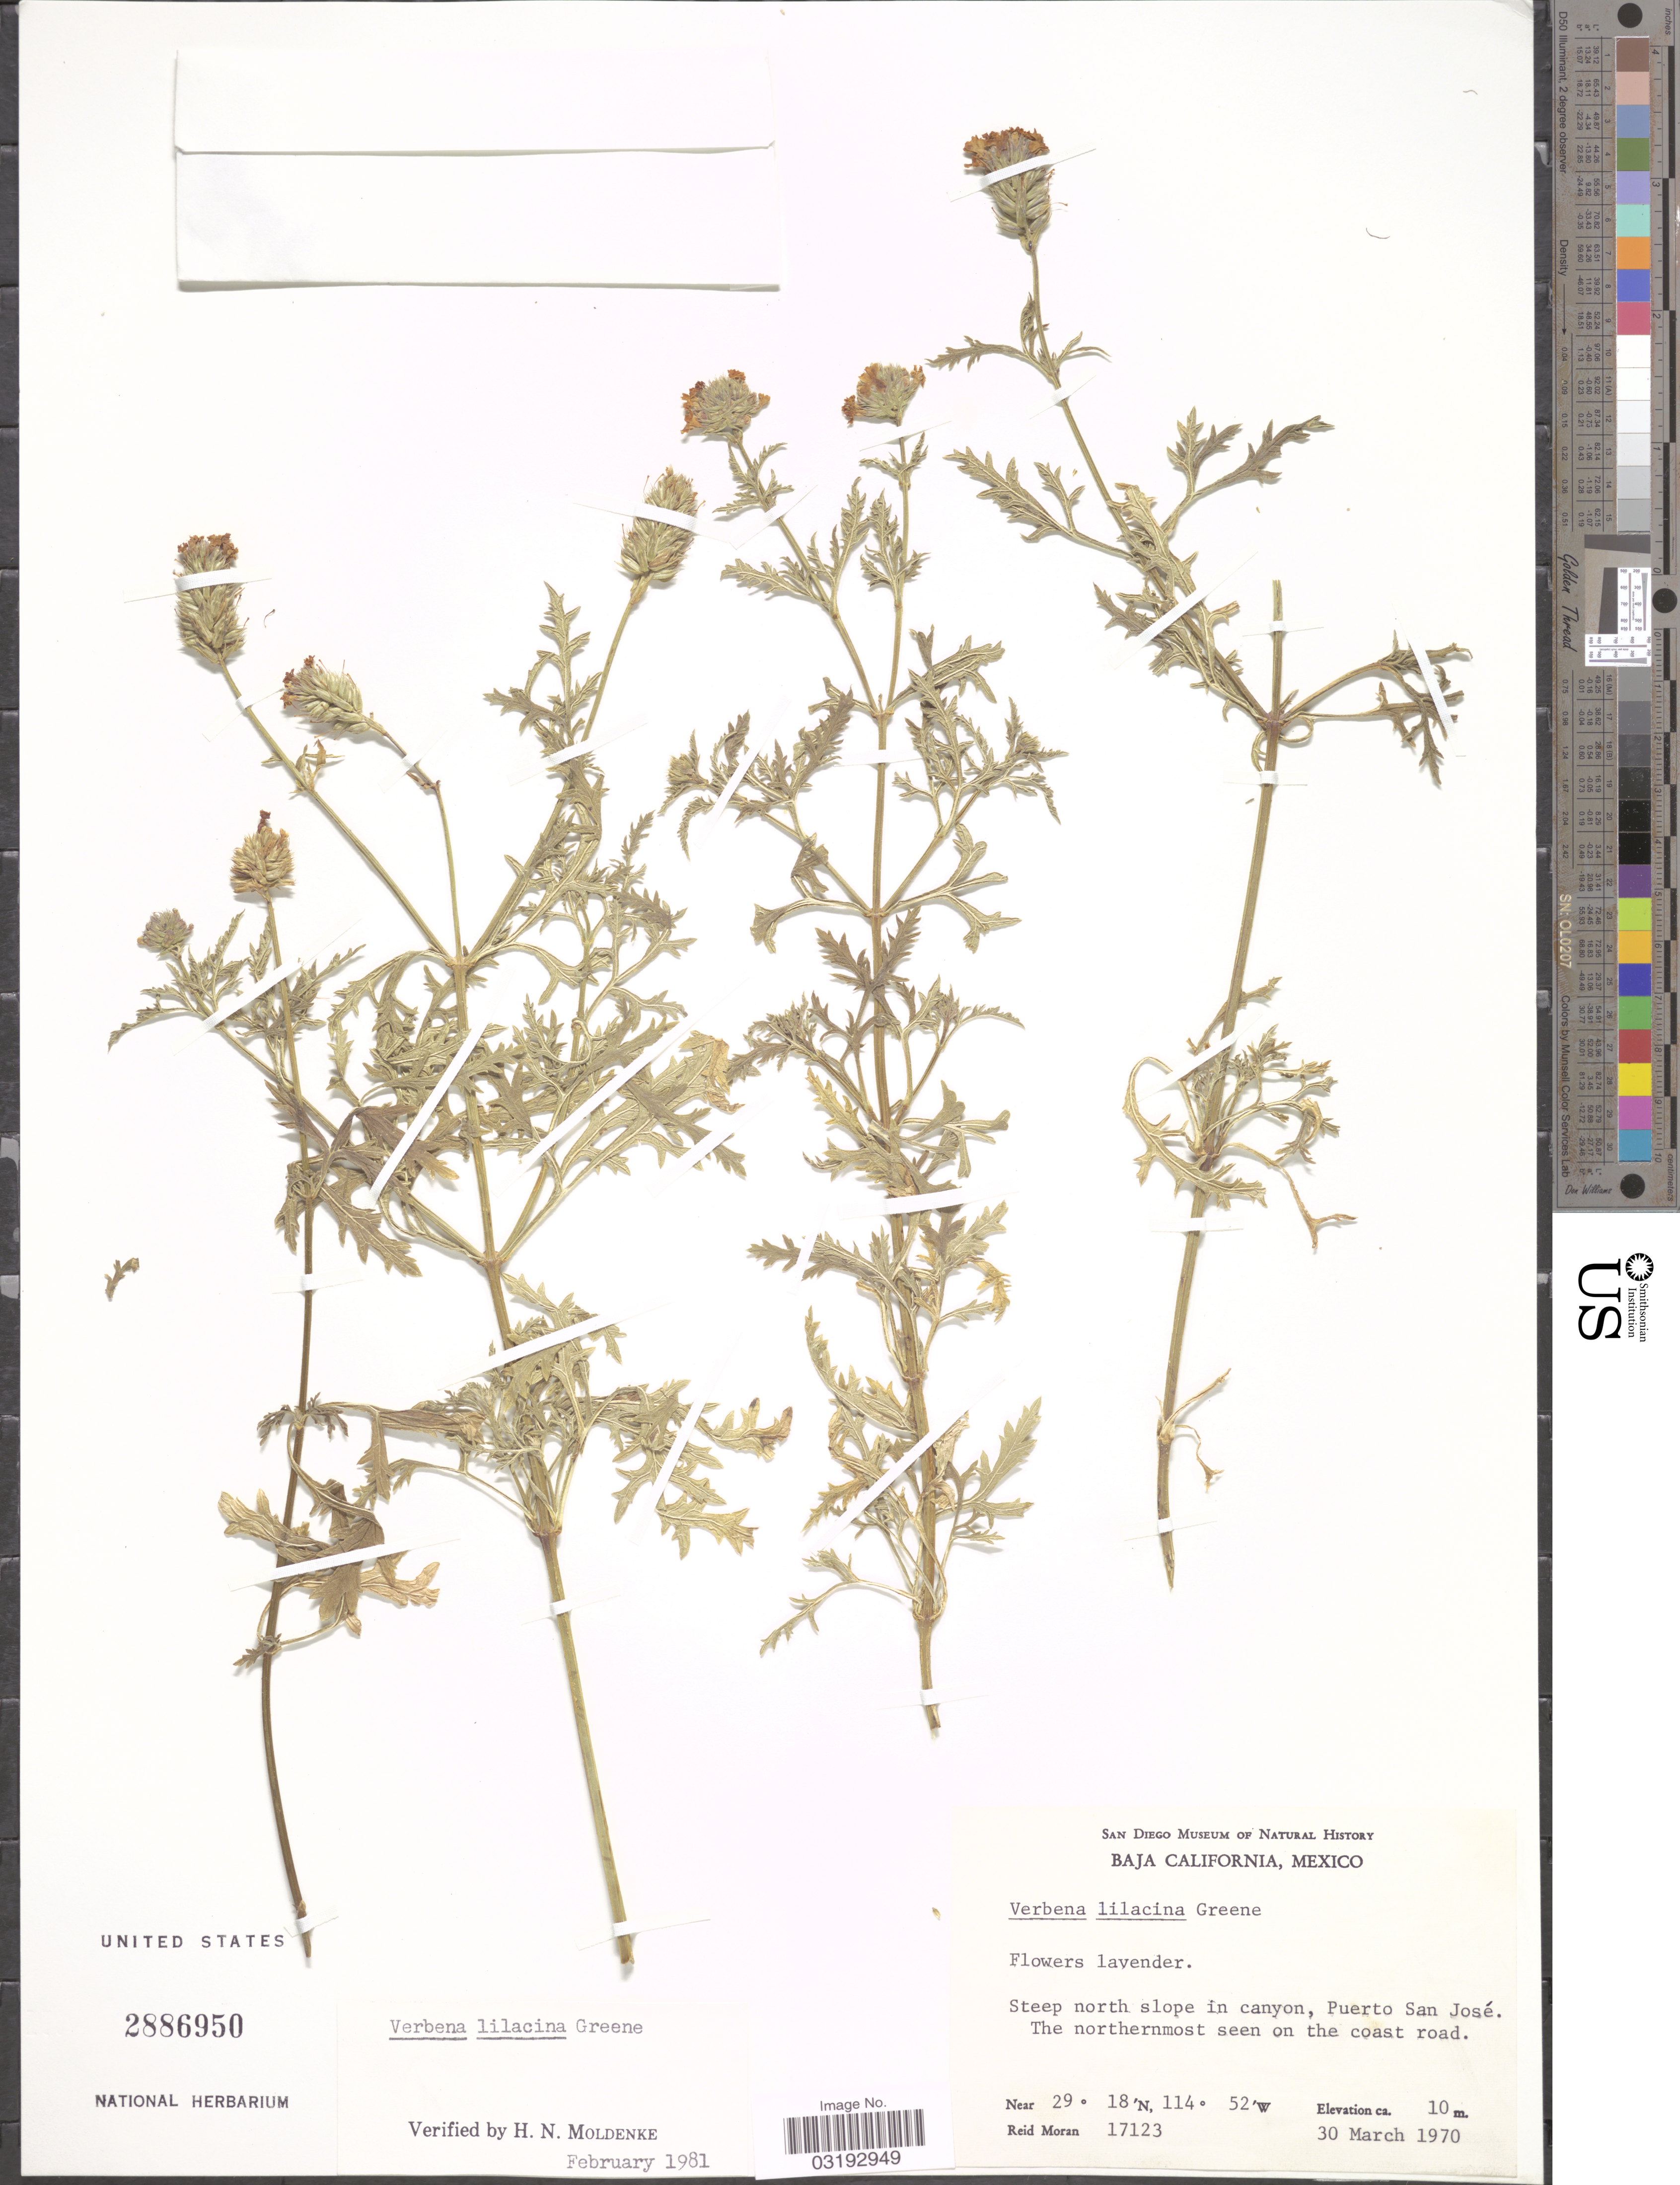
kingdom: Plantae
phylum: Tracheophyta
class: Magnoliopsida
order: Lamiales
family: Verbenaceae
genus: Verbena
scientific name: Verbena lilacina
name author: Greene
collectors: R. Moran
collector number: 17123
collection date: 1970-03-30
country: Mexico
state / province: Baja California Norte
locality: Steep north slope in canyon, Puerto San José. The northernmost seen on the coast road.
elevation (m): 10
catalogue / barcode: US 2886950